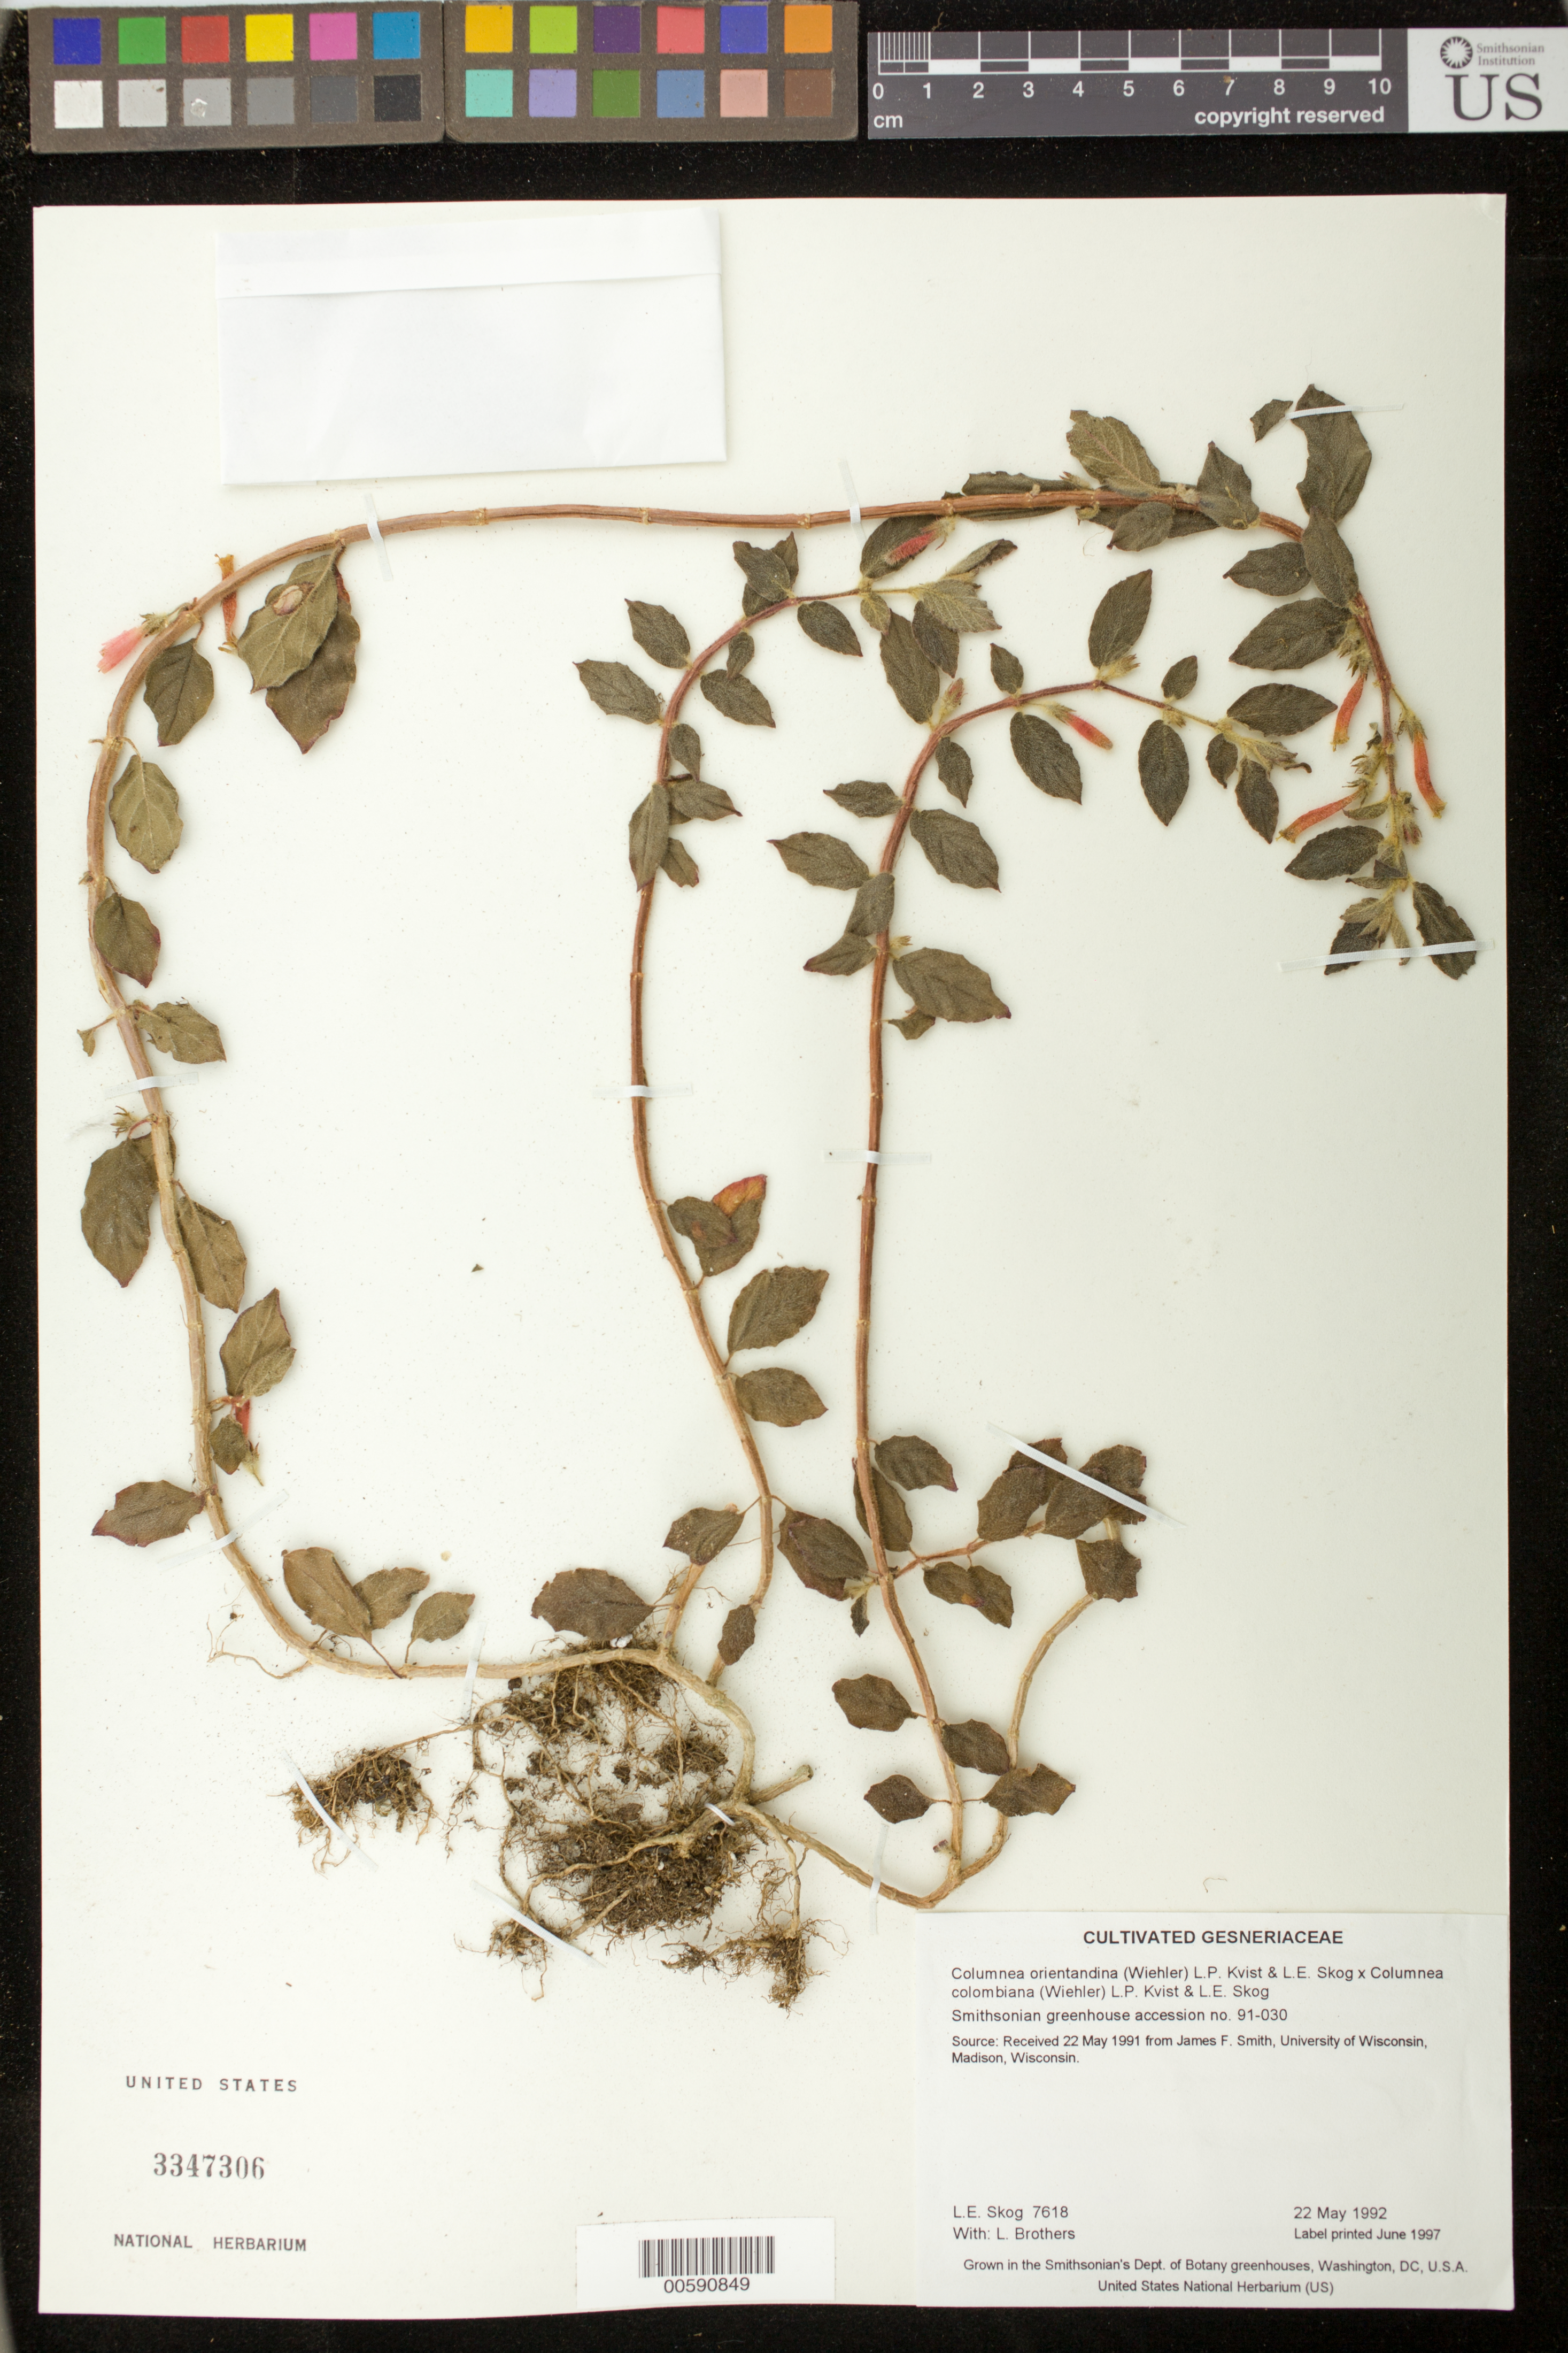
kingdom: Plantae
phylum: Tracheophyta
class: Magnoliopsida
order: Lamiales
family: Gesneriaceae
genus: Columnea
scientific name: Columnea hybrid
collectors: L. E. Skog & L. Brothers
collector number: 7618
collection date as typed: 22 May 1992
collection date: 1992-05-22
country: United States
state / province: District of Columbia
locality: Grown in the Smithsonian's Dept. of Botany greenhouses, Washington, DC, U.S.A.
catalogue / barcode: US 3347306